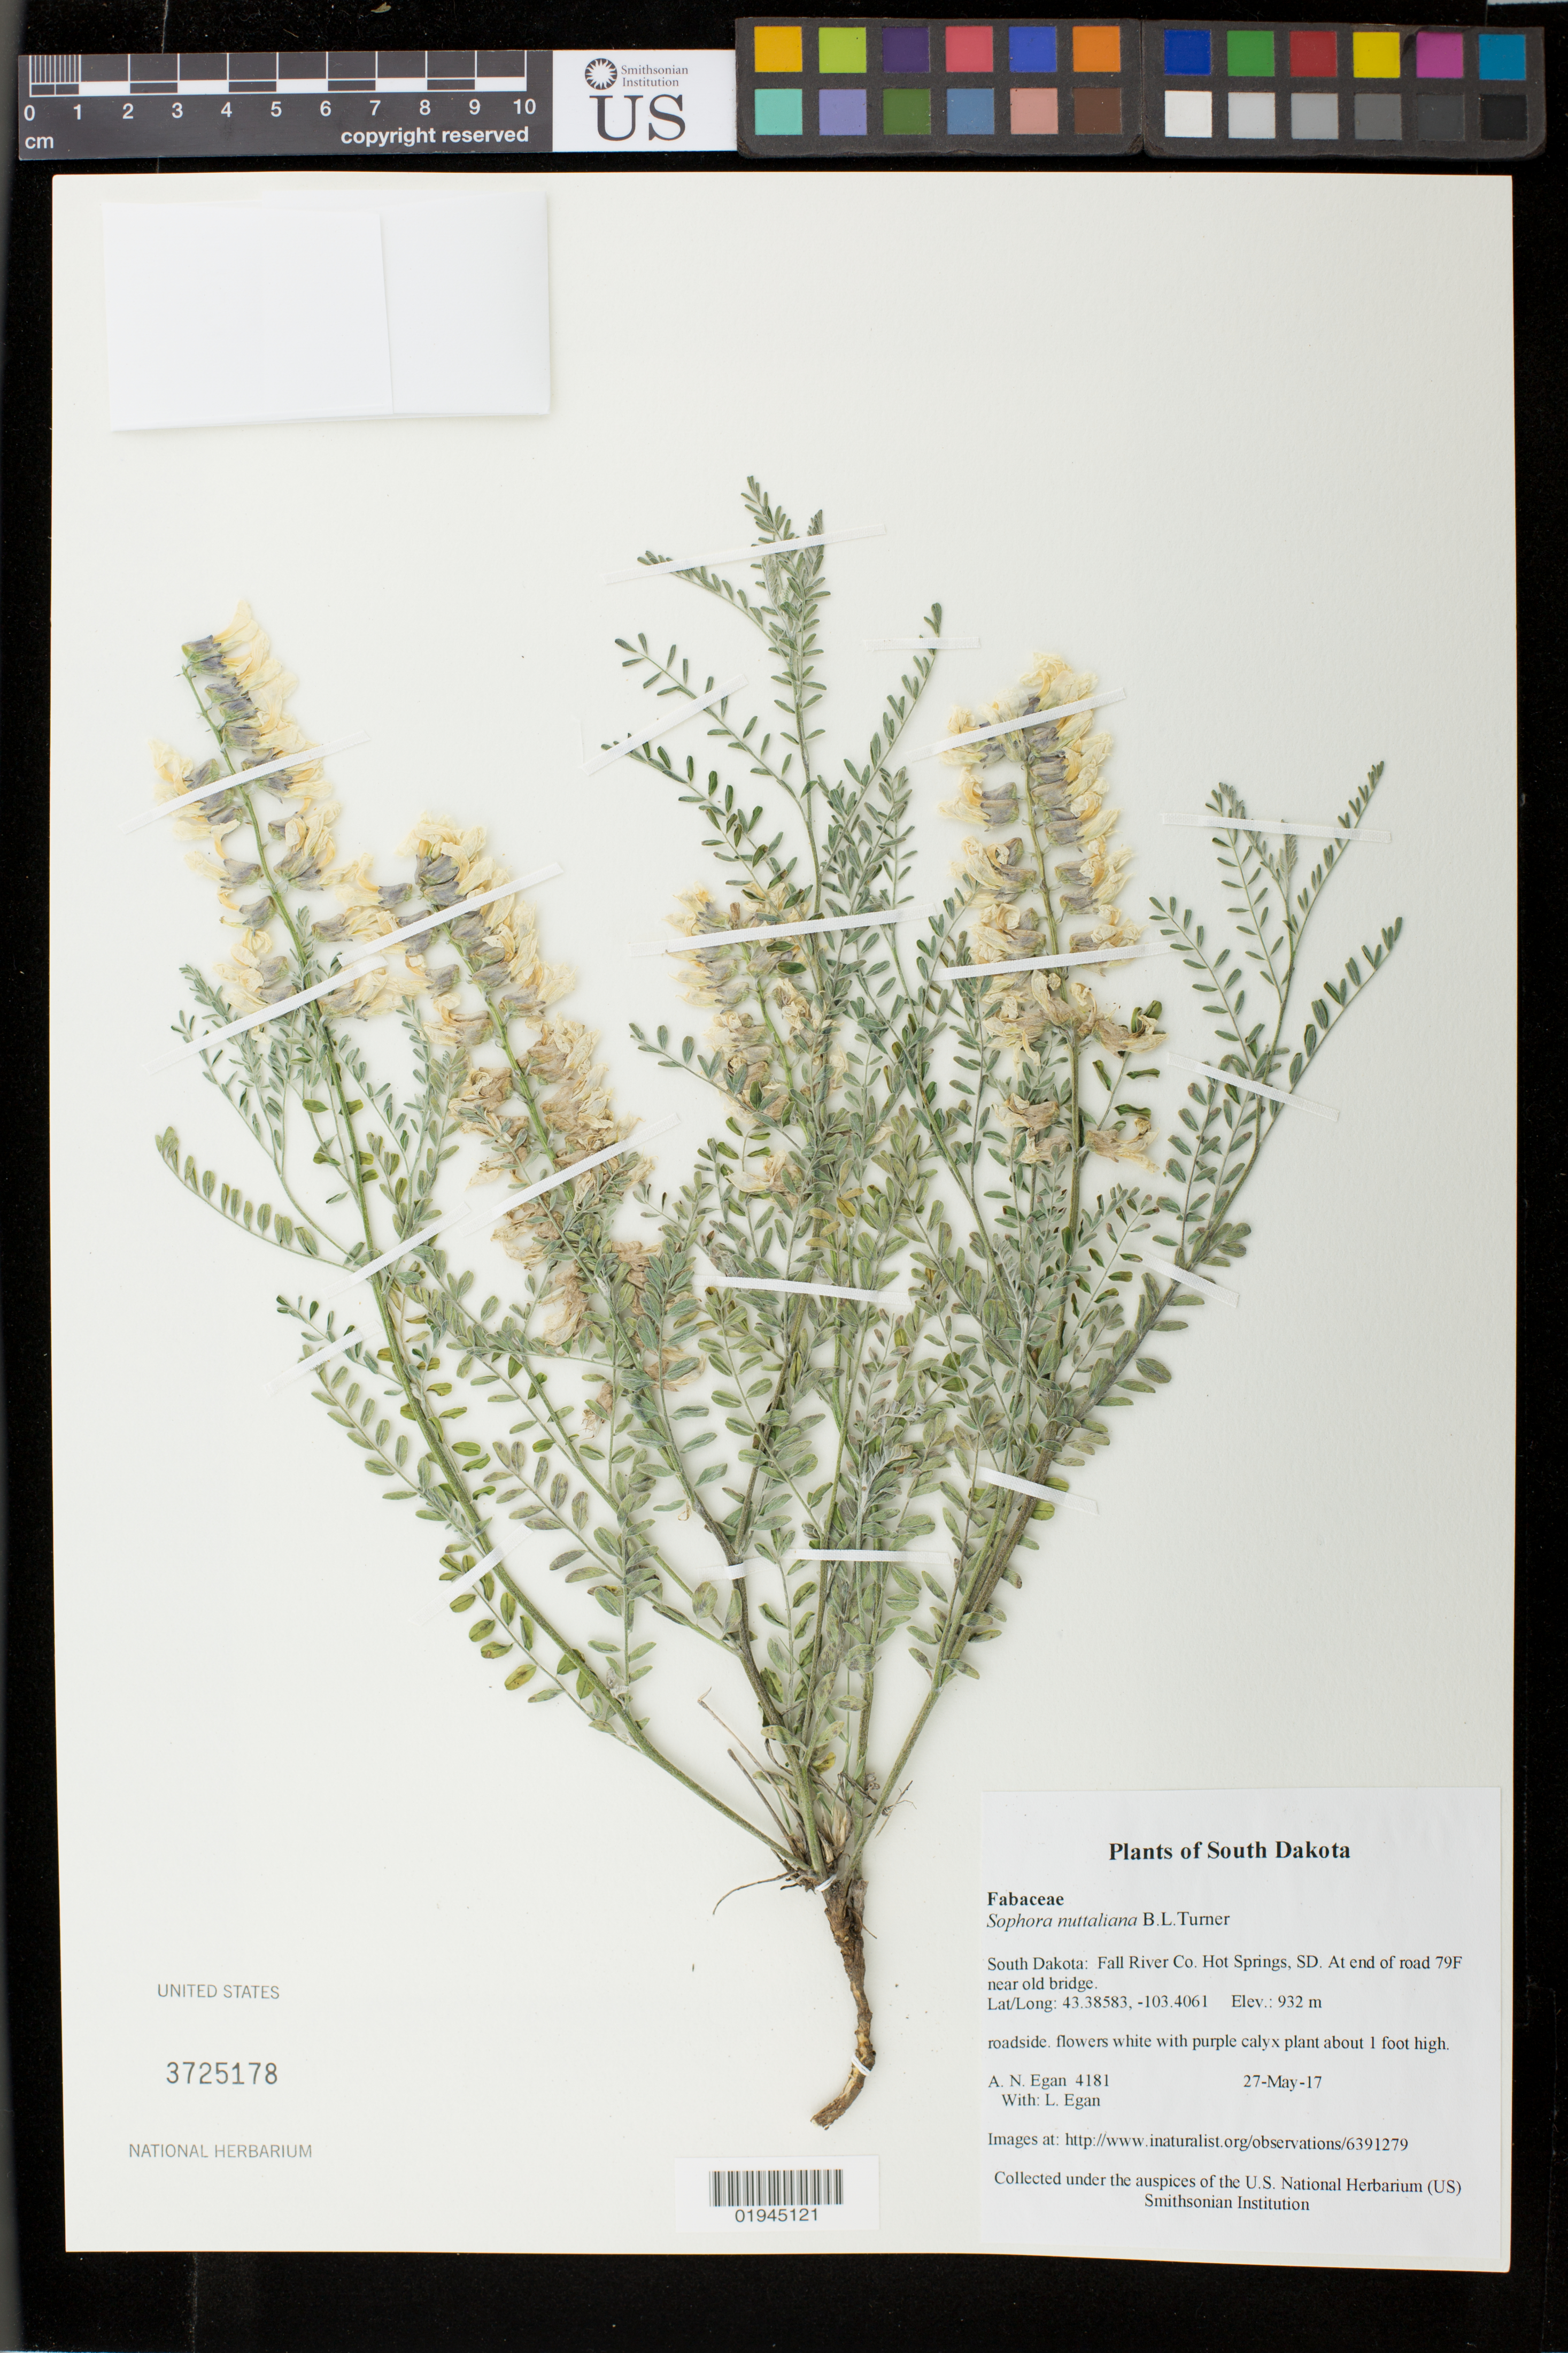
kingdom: Plantae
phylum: Tracheophyta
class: Magnoliopsida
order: Fabales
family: Fabaceae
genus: Sophora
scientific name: Sophora nuttalliana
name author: B.L. Turner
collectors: A. N. Egan & L. Egan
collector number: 4181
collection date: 2017-05-27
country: United States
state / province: South Dakota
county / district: Fall River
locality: Hot Springs, SD. At end of road 79F near old bridge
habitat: roadside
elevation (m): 932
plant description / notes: http://www.inaturalist.org/observations/6391279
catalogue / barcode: US 3725178